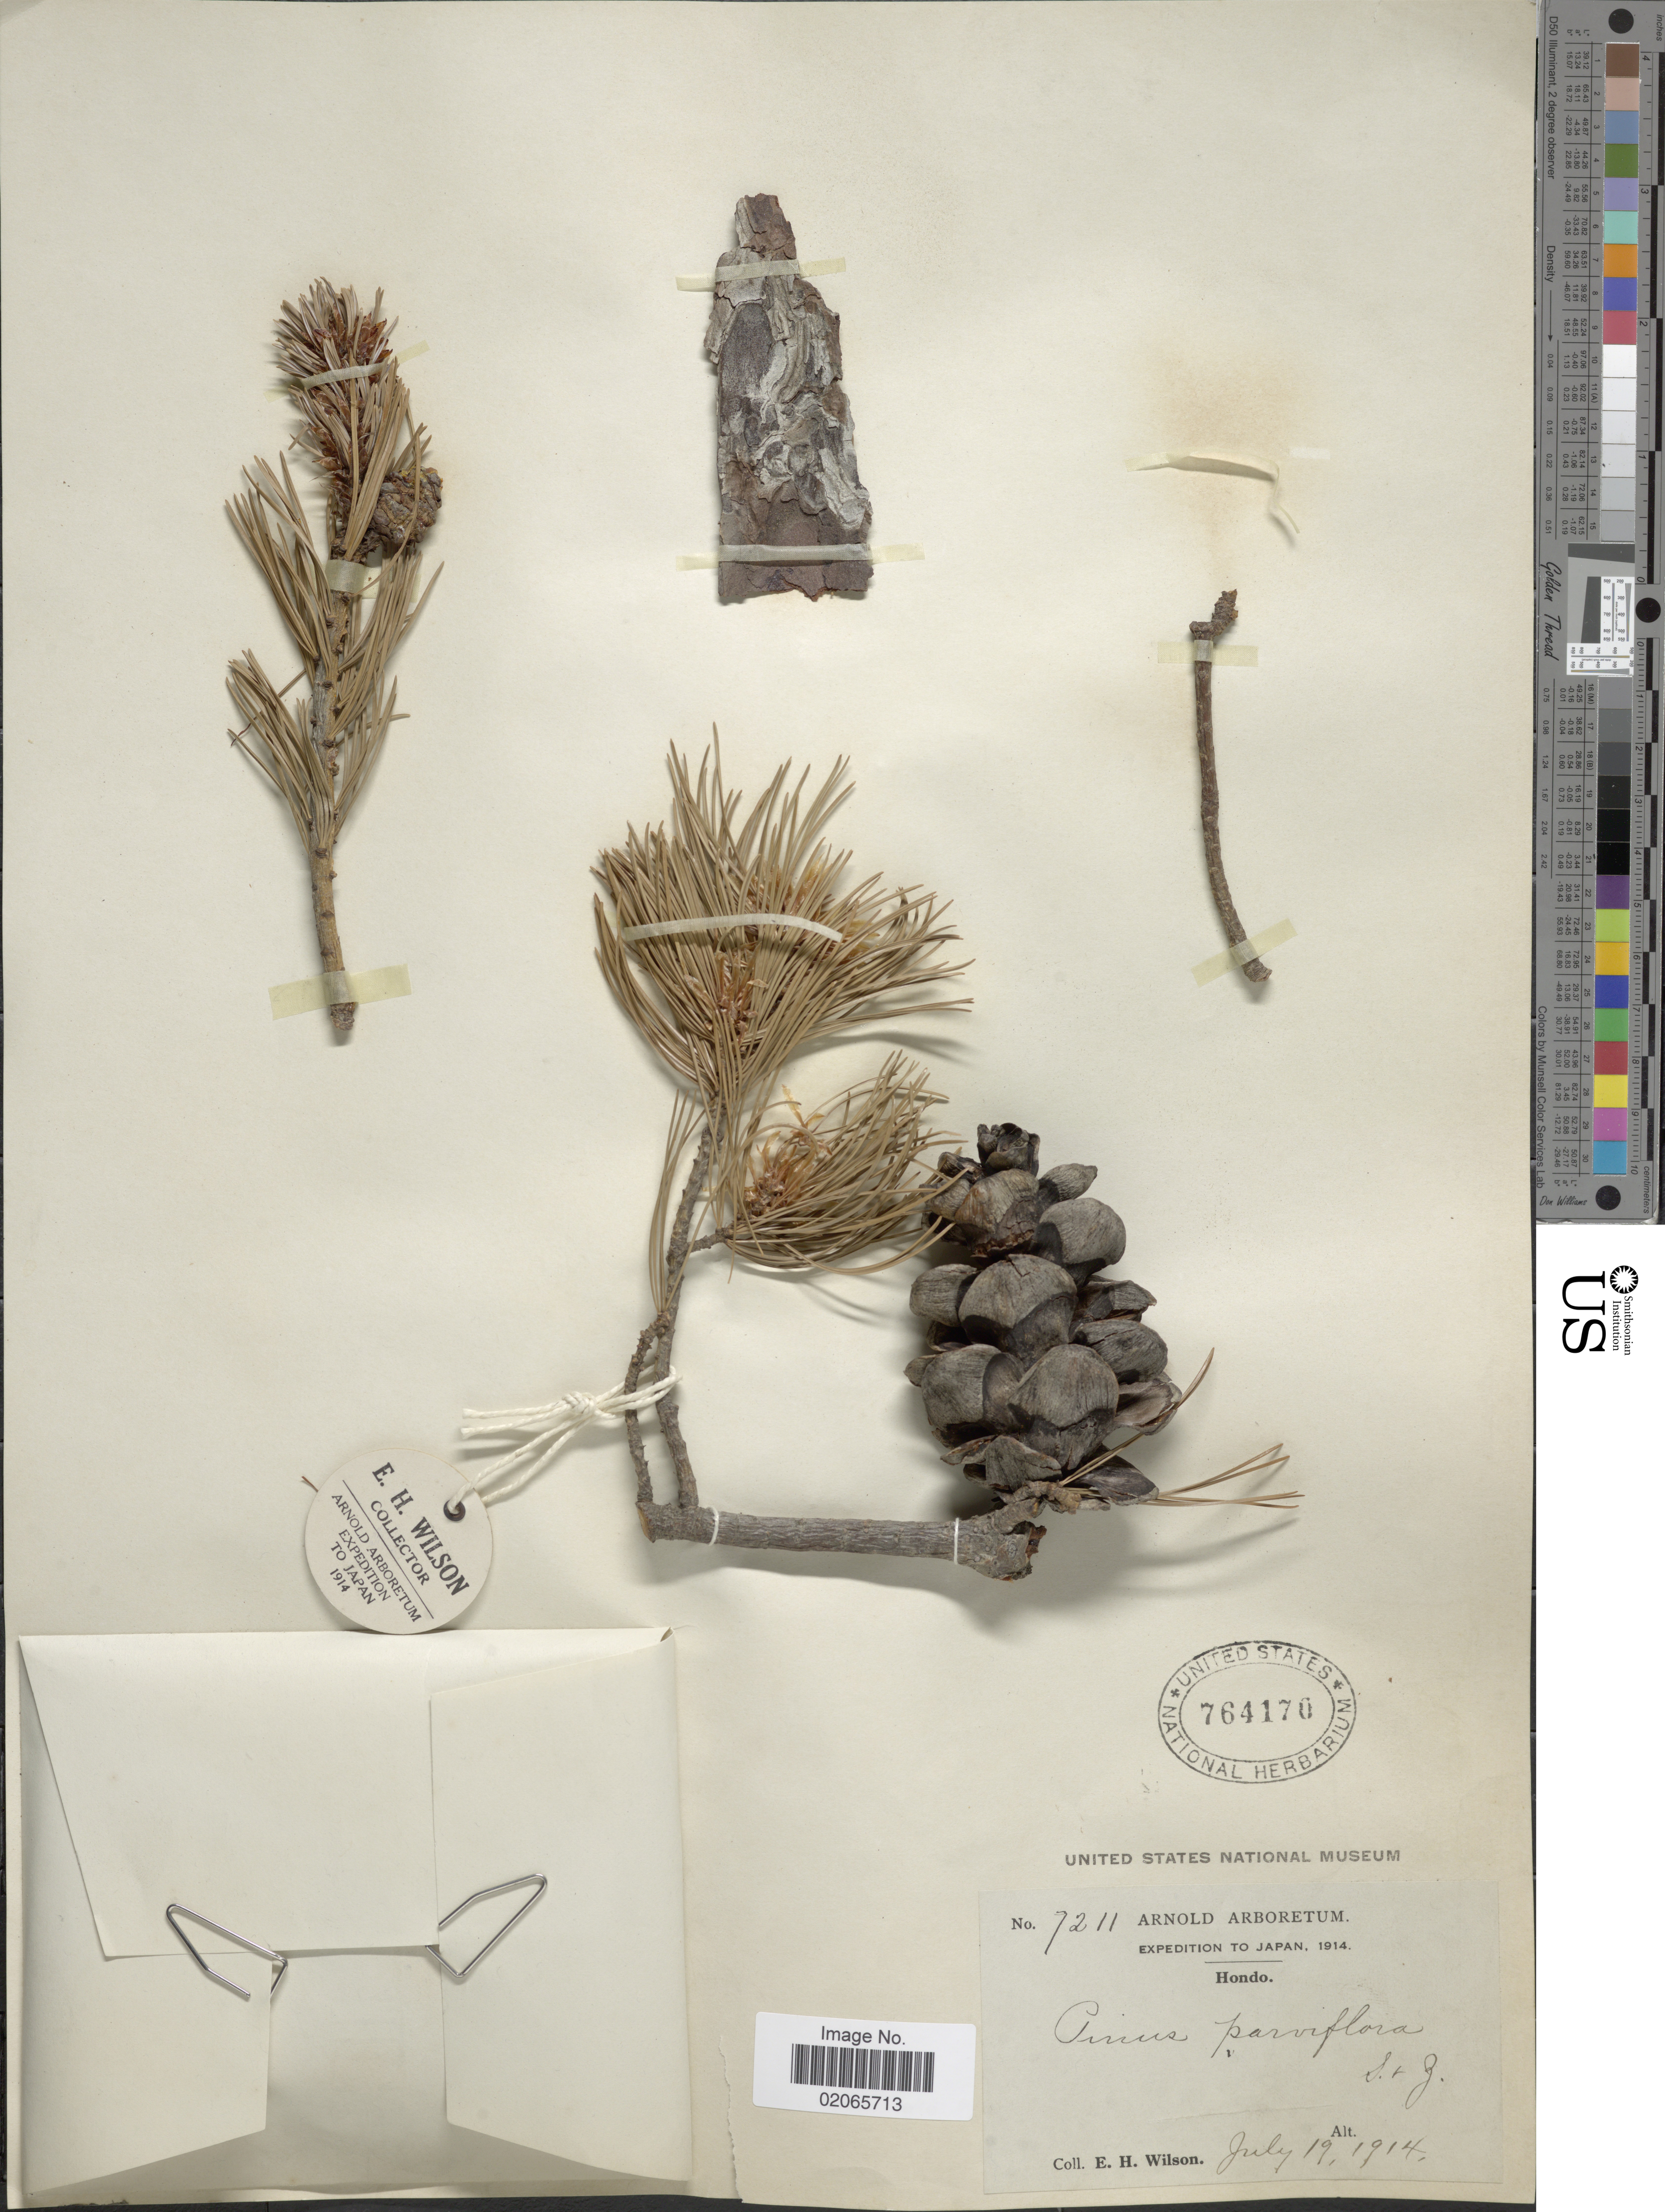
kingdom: Plantae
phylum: Tracheophyta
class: Pinopsida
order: Pinales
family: Pinaceae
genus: Pinus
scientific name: Pinus parviflora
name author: Siebold & Zucc.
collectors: E. Wilson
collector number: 7211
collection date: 1914-07-19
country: Japan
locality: Hondo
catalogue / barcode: US 764170